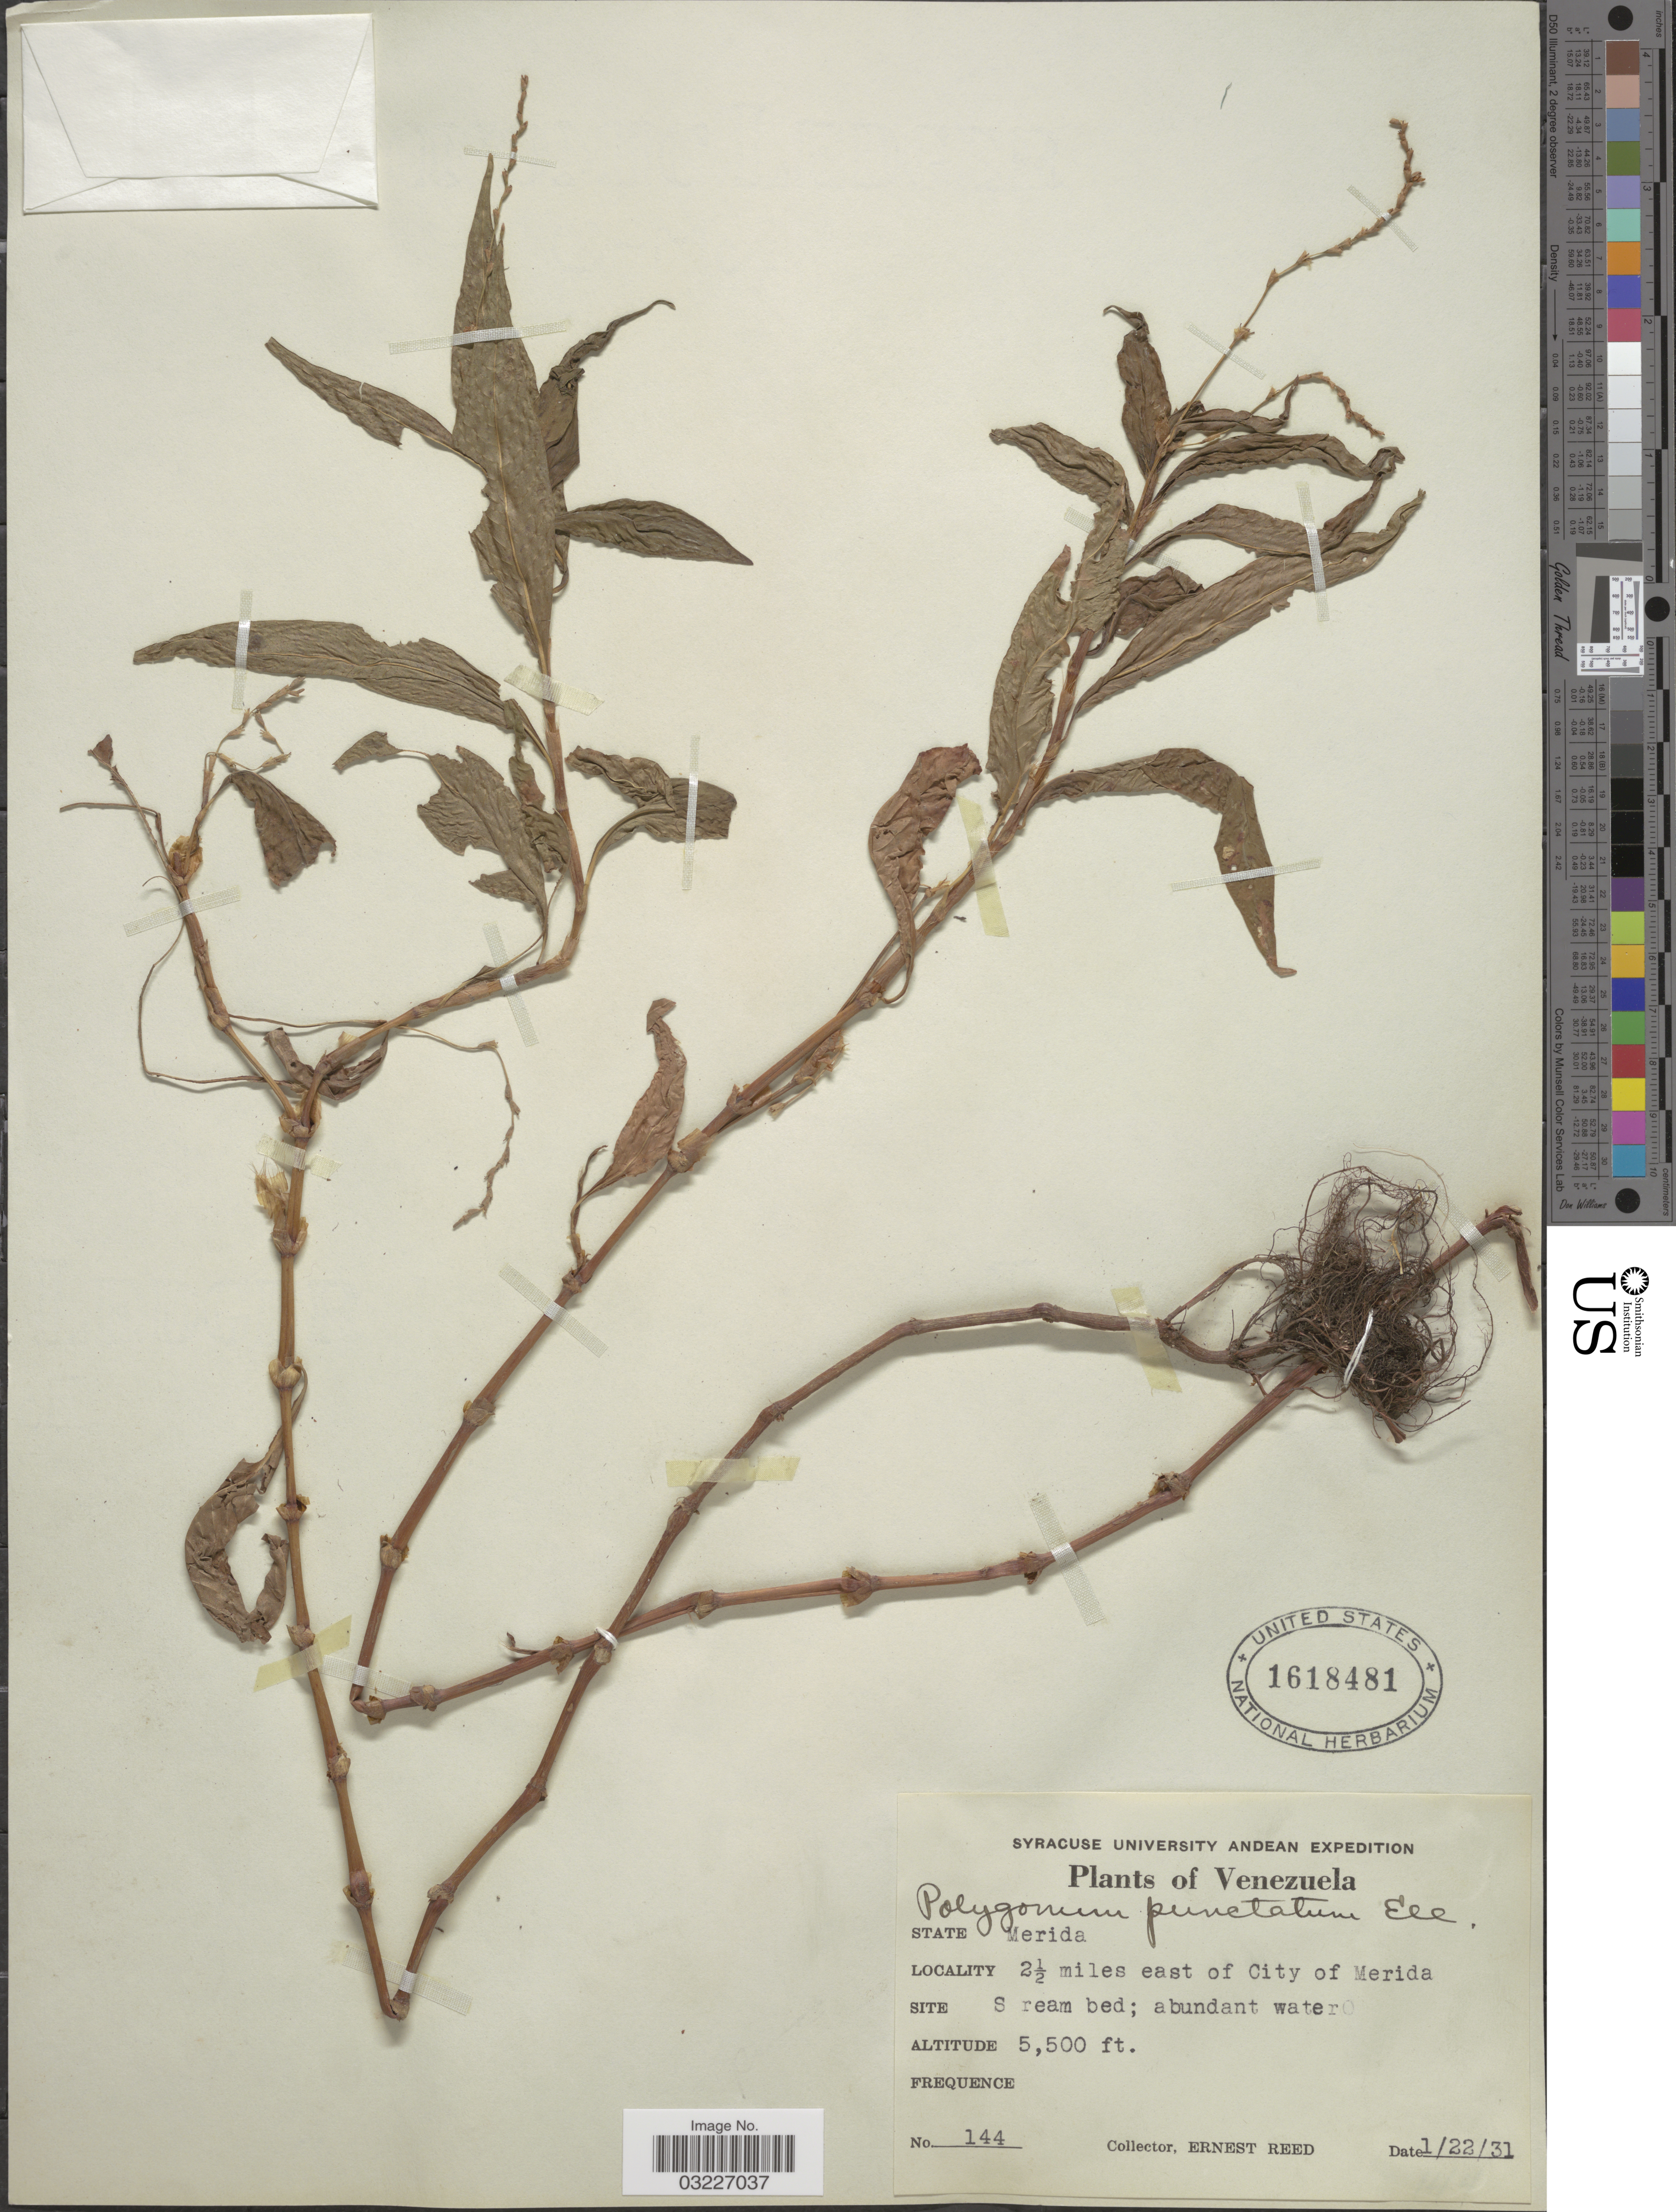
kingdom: Plantae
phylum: Tracheophyta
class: Magnoliopsida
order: Caryophyllales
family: Polygonaceae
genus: Polygonum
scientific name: Polygonum opelousanum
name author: Riddell ex Small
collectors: E. Reed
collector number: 144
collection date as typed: Transcribed d/m/y: 22/1/31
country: Venezuela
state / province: Mérida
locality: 2½ miles east of City of Merida.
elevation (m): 1676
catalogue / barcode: US 1618481